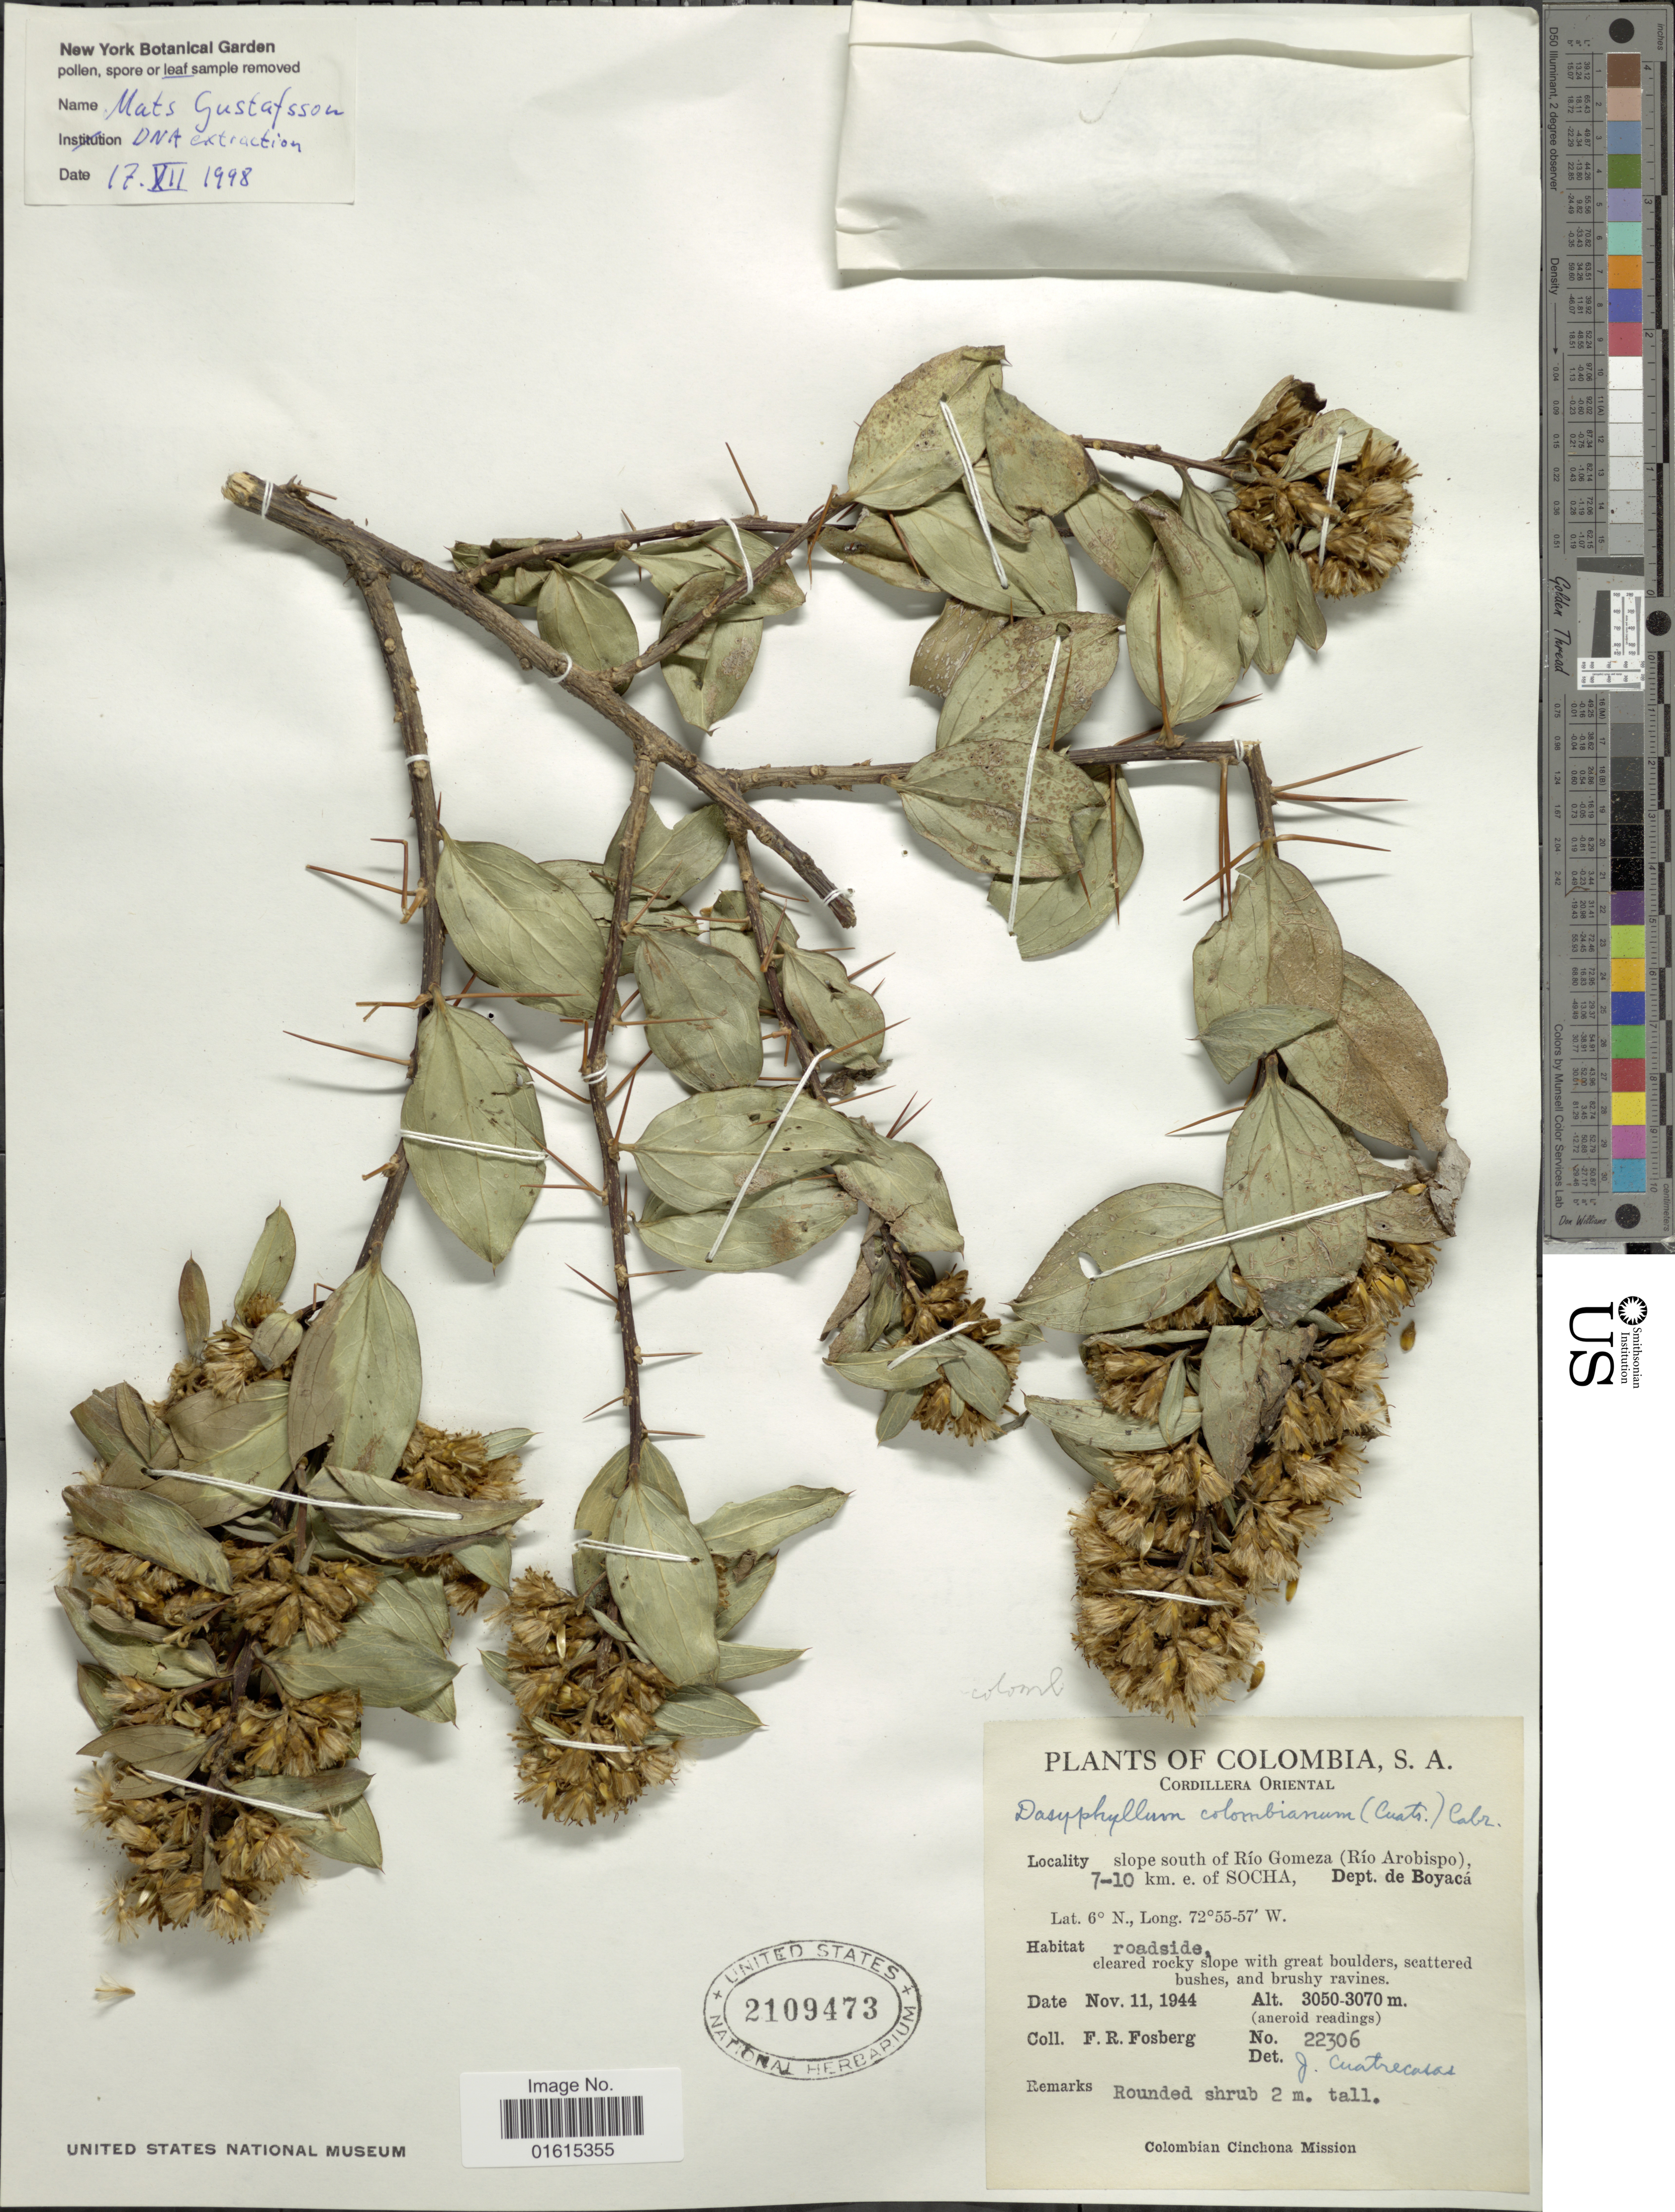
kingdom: Plantae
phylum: Tracheophyta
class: Magnoliopsida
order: Asterales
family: Asteraceae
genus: Dasyphyllum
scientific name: Dasyphyllum colombianum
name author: Cabrera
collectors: F. R. Fosberg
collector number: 22306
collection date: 1944-11-11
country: Colombia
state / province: Boyacá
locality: Colombia, S. A., Cordillera Oriental, slope south of Rio Gomeza (Rio Arobispo), 7-10 km e. of Socha, Dept. de Boyaca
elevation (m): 3050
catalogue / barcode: US 2109473